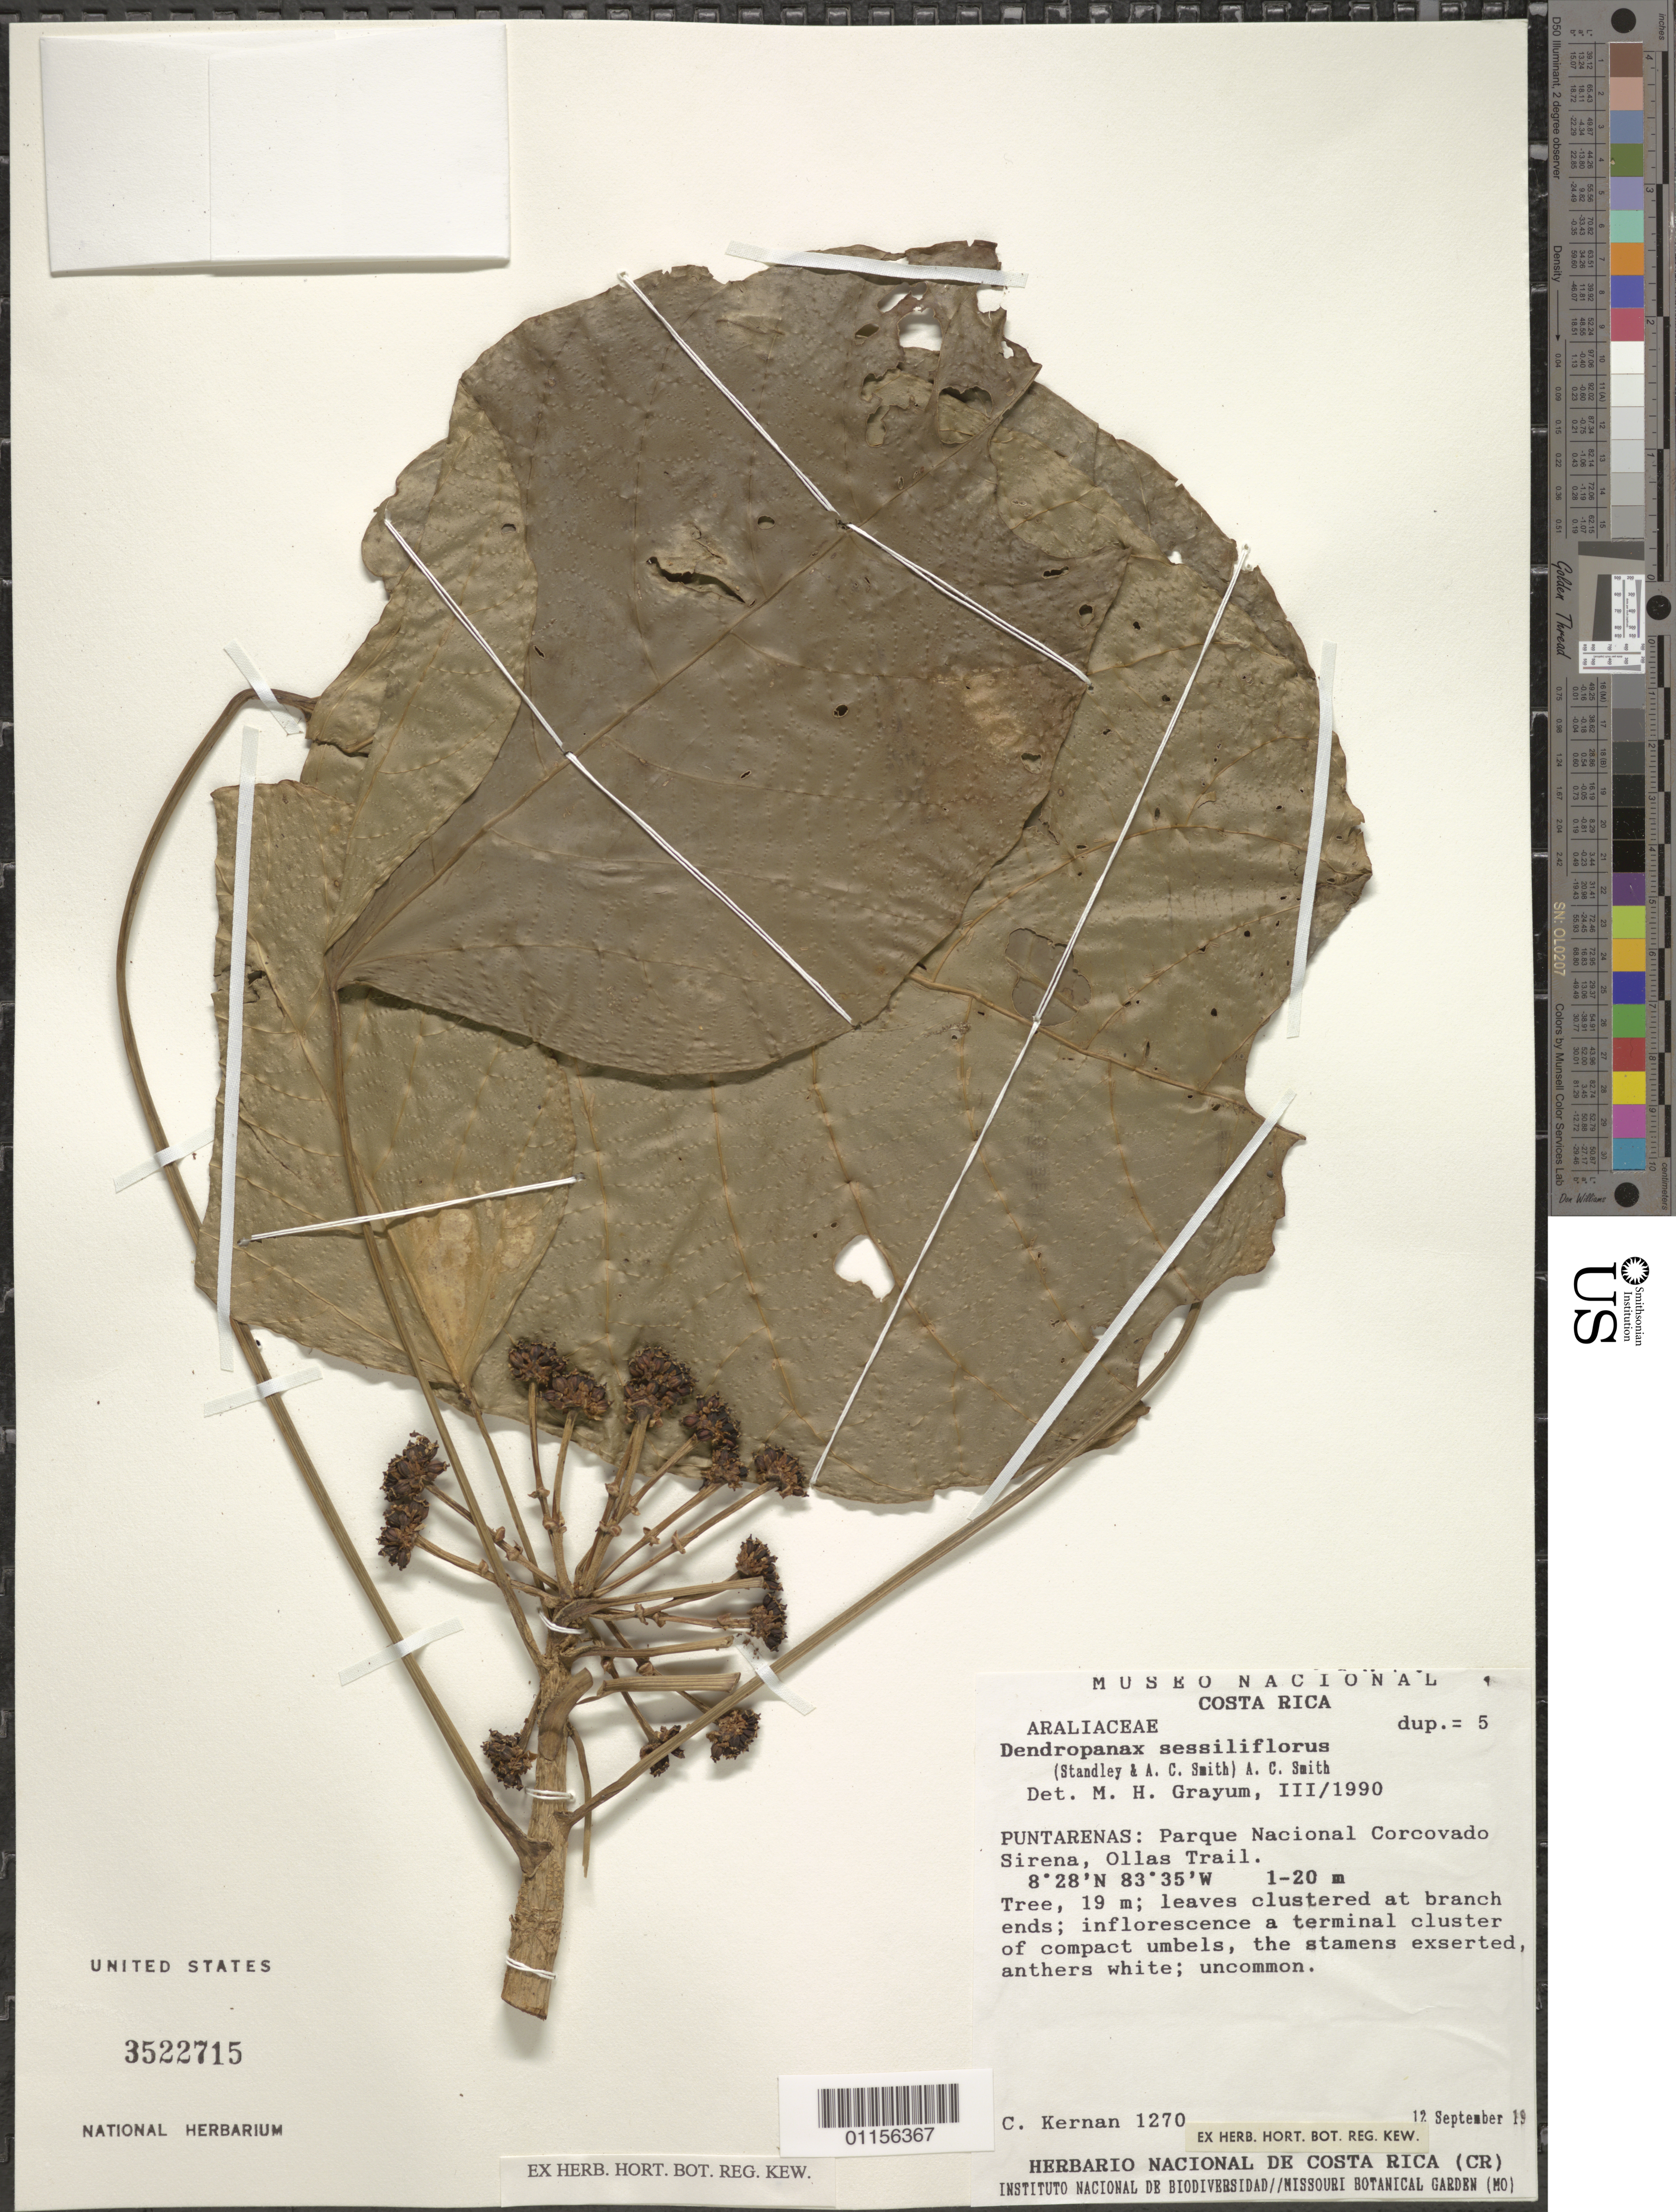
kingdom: Plantae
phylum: Tracheophyta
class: Magnoliopsida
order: Apiales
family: Araliaceae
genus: Dendropanax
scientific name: Dendropanax sessiliflorus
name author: (Standl. & A.C. Sm.) A.C. Sm.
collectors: C. Kernan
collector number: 1270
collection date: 1989-09-12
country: Costa Rica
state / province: Puntarenas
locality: Parque Nacional Corcovado Sirena, Ollas Trail.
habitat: Tree.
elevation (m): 1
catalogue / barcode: US 3522715